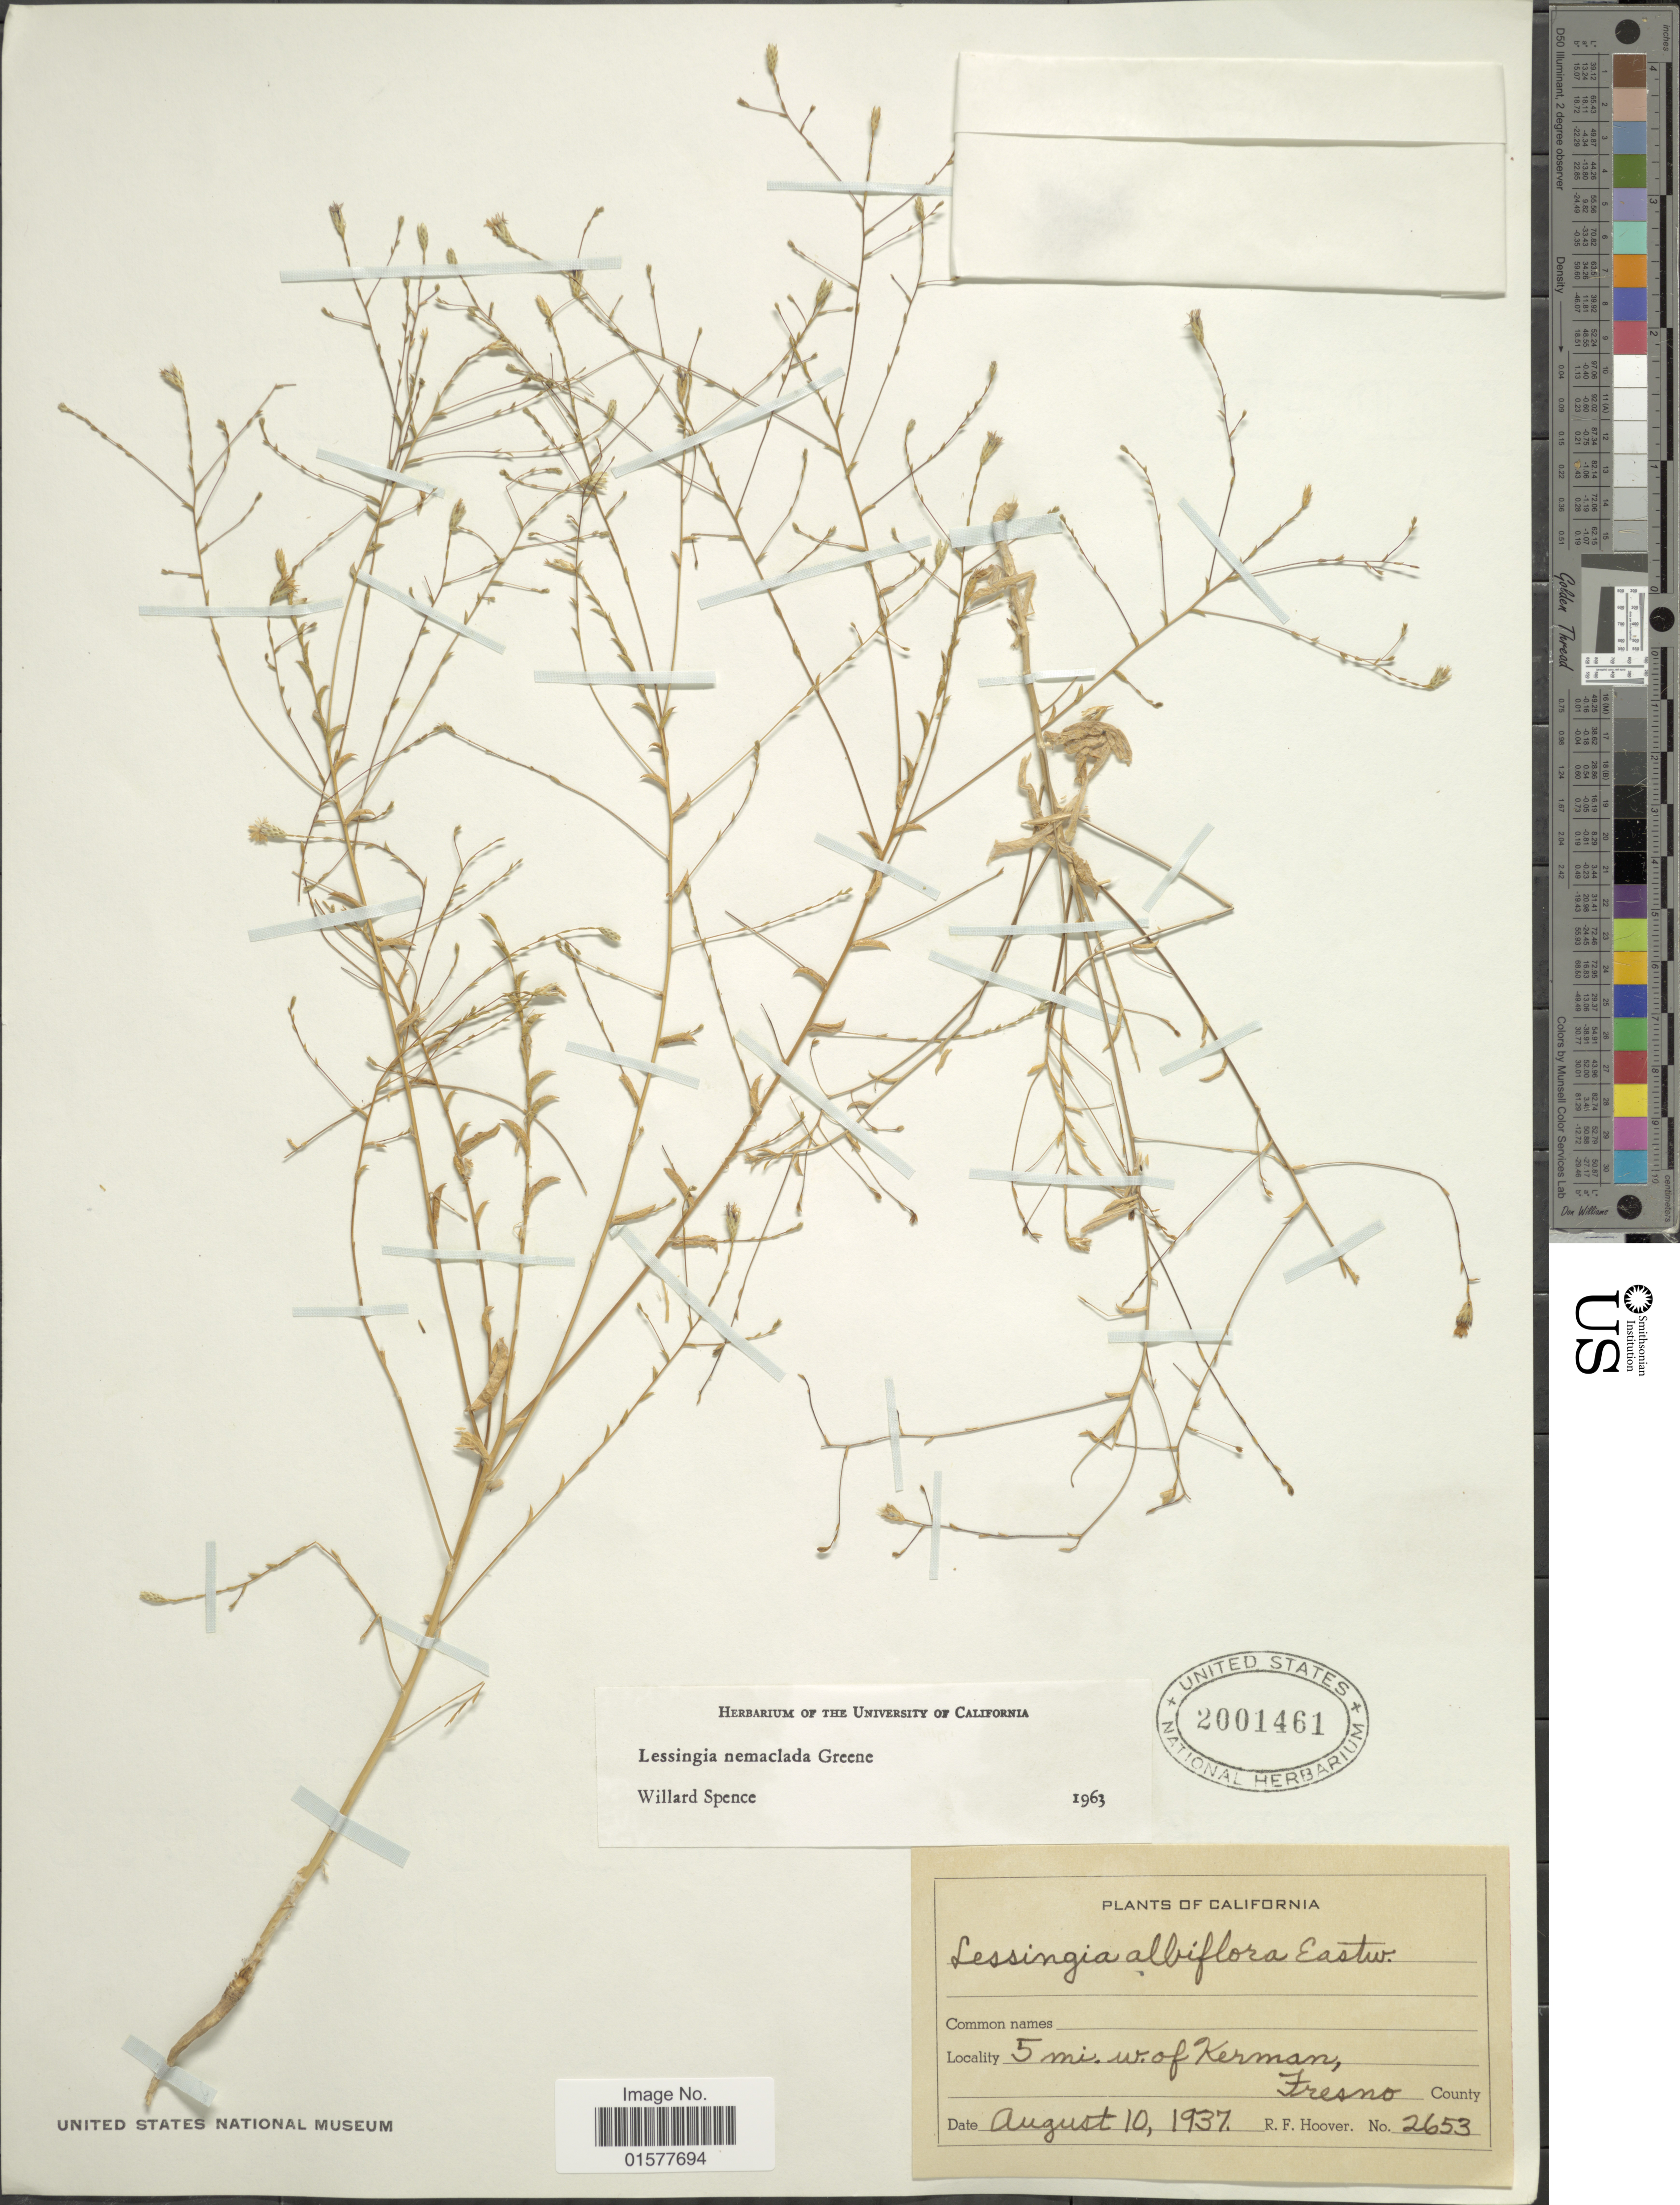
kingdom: Plantae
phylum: Tracheophyta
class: Magnoliopsida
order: Asterales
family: Asteraceae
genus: Lessingia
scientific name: Lessingia nemaclada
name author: Greene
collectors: R. F. Hoover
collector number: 2653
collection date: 1937-08-10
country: United States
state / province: California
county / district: Fresno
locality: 5 mi. w. of Kerman, Fresno County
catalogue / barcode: US 2001461